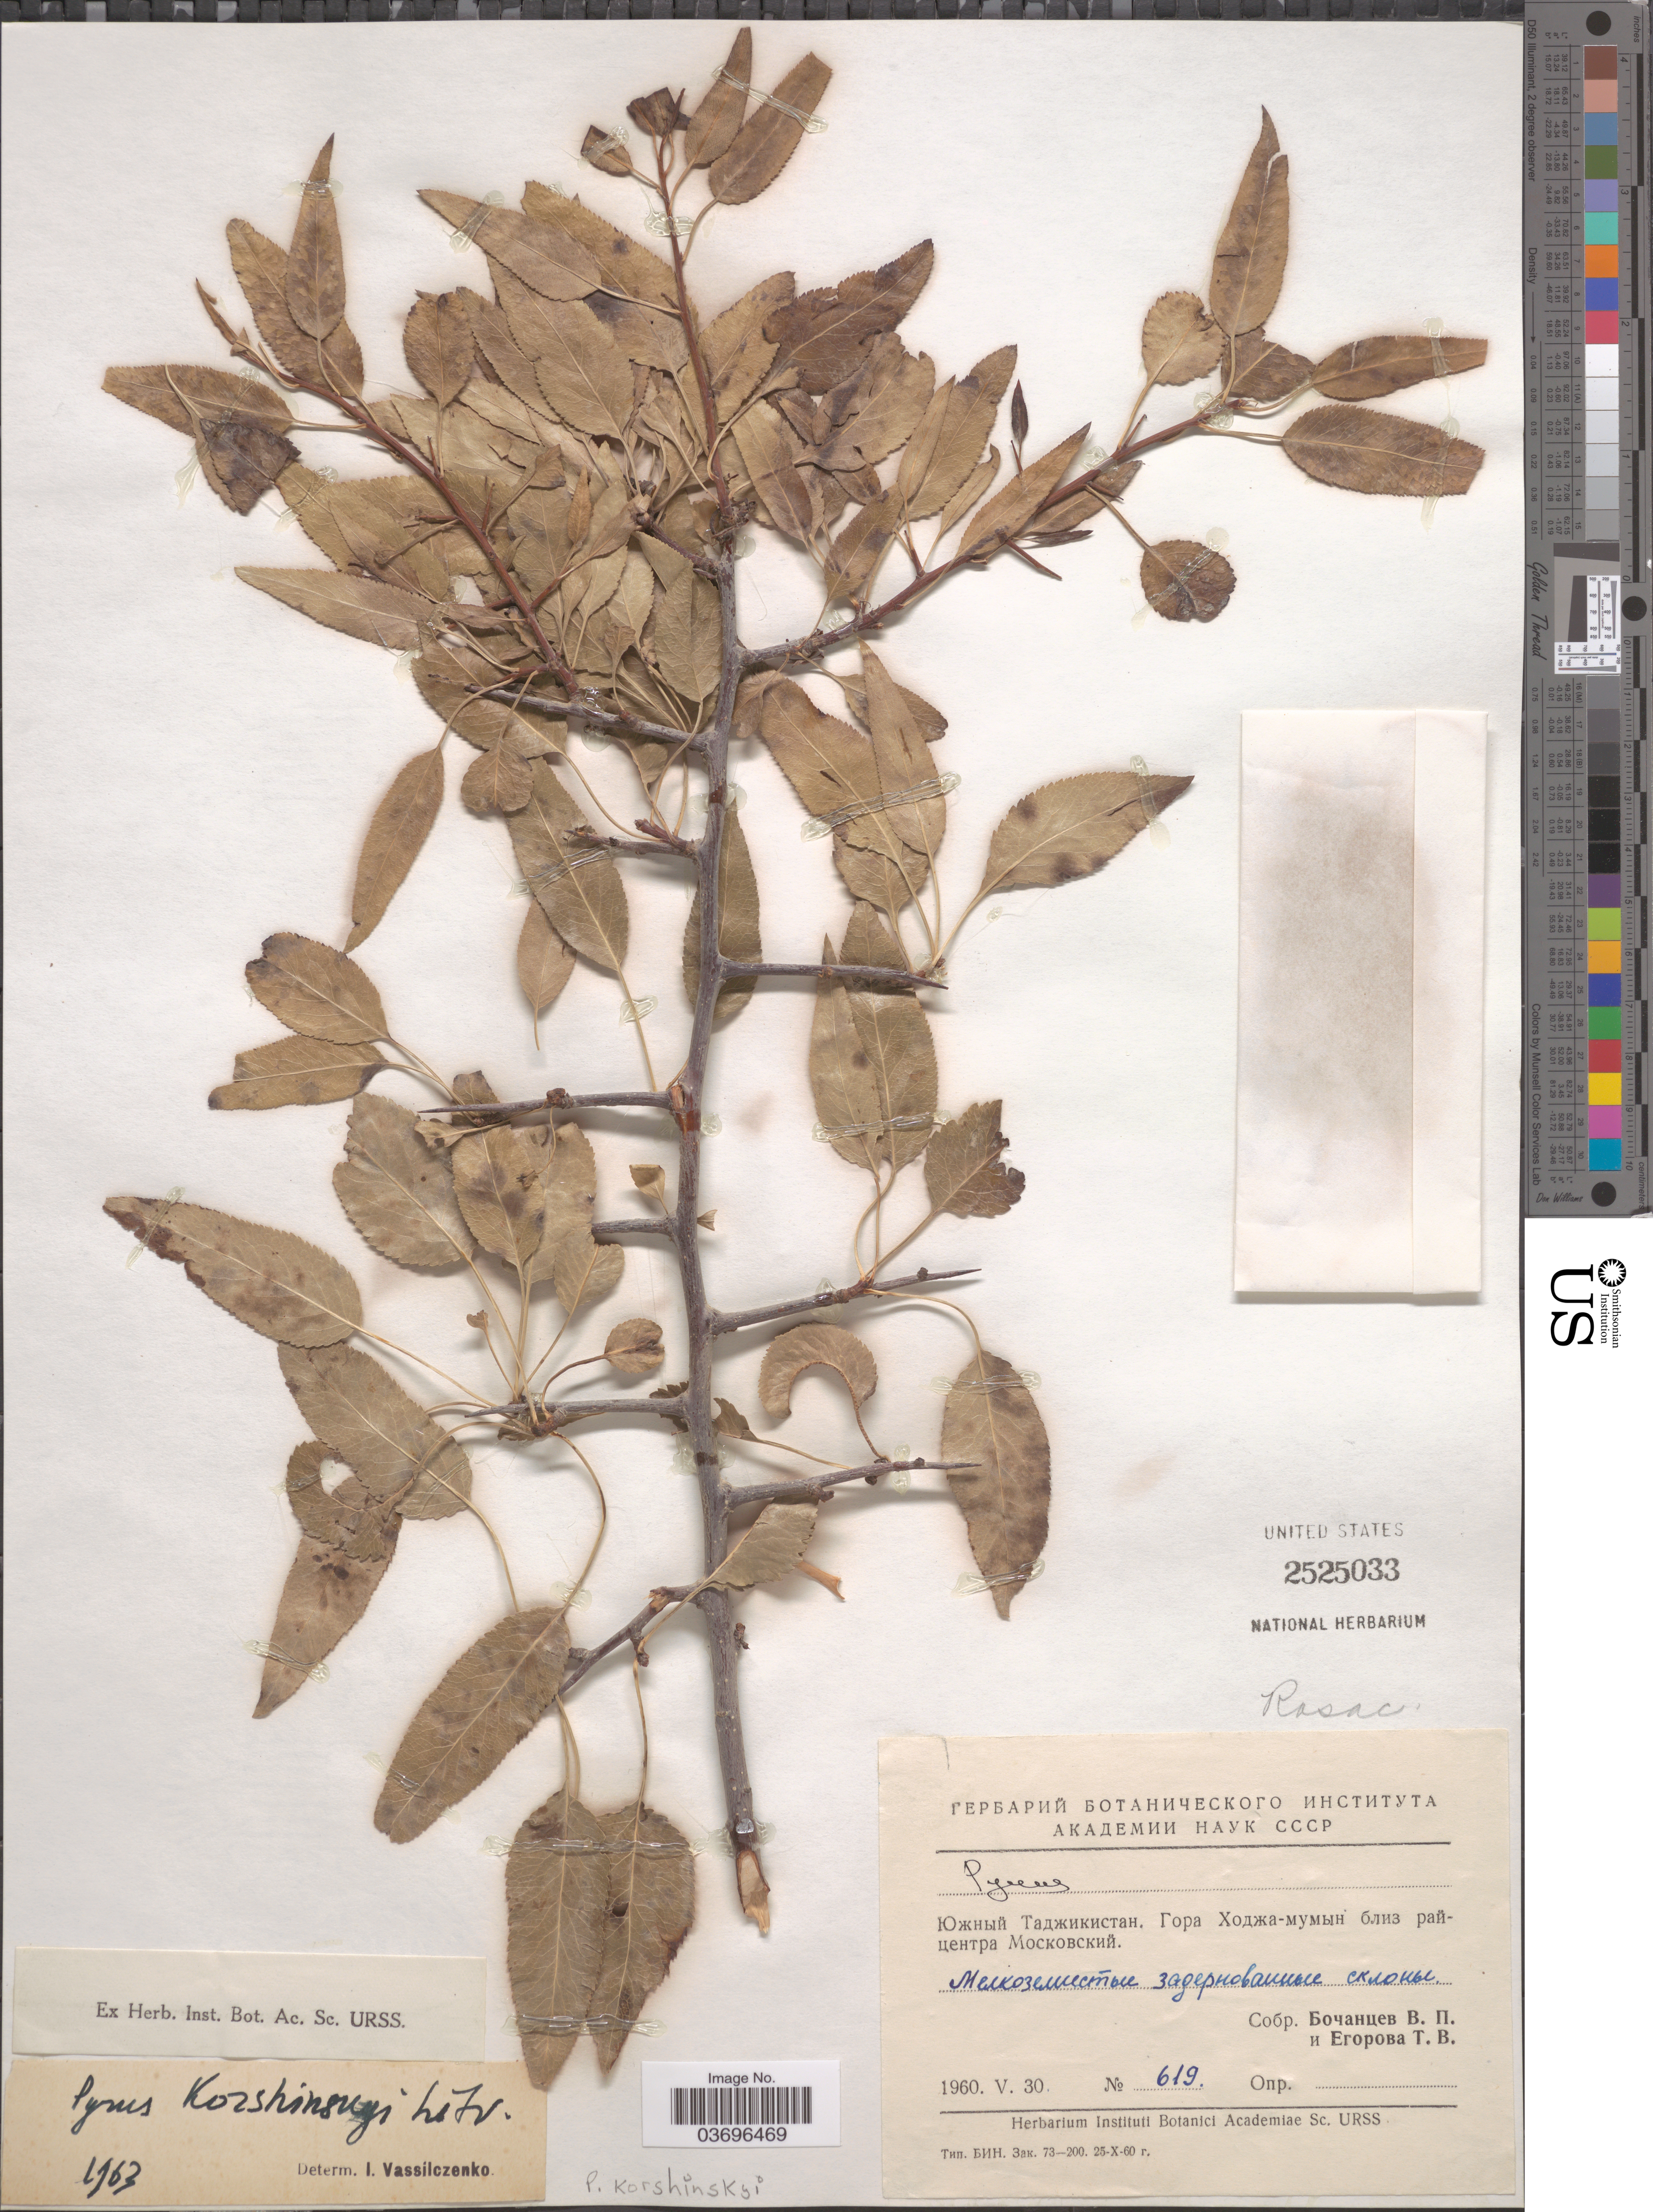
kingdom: Plantae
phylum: Tracheophyta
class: Magnoliopsida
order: Rosales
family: Rosaceae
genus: Pyrus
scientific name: Pyrus korshinskyi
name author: Litv.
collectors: V. Bochantsev & T. V. Egorova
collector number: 619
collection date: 1960-05-30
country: Tajikistan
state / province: Khatlon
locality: Mt. Khodzha-Mumyn, near village Moskovskiy.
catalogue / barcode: US 2525033